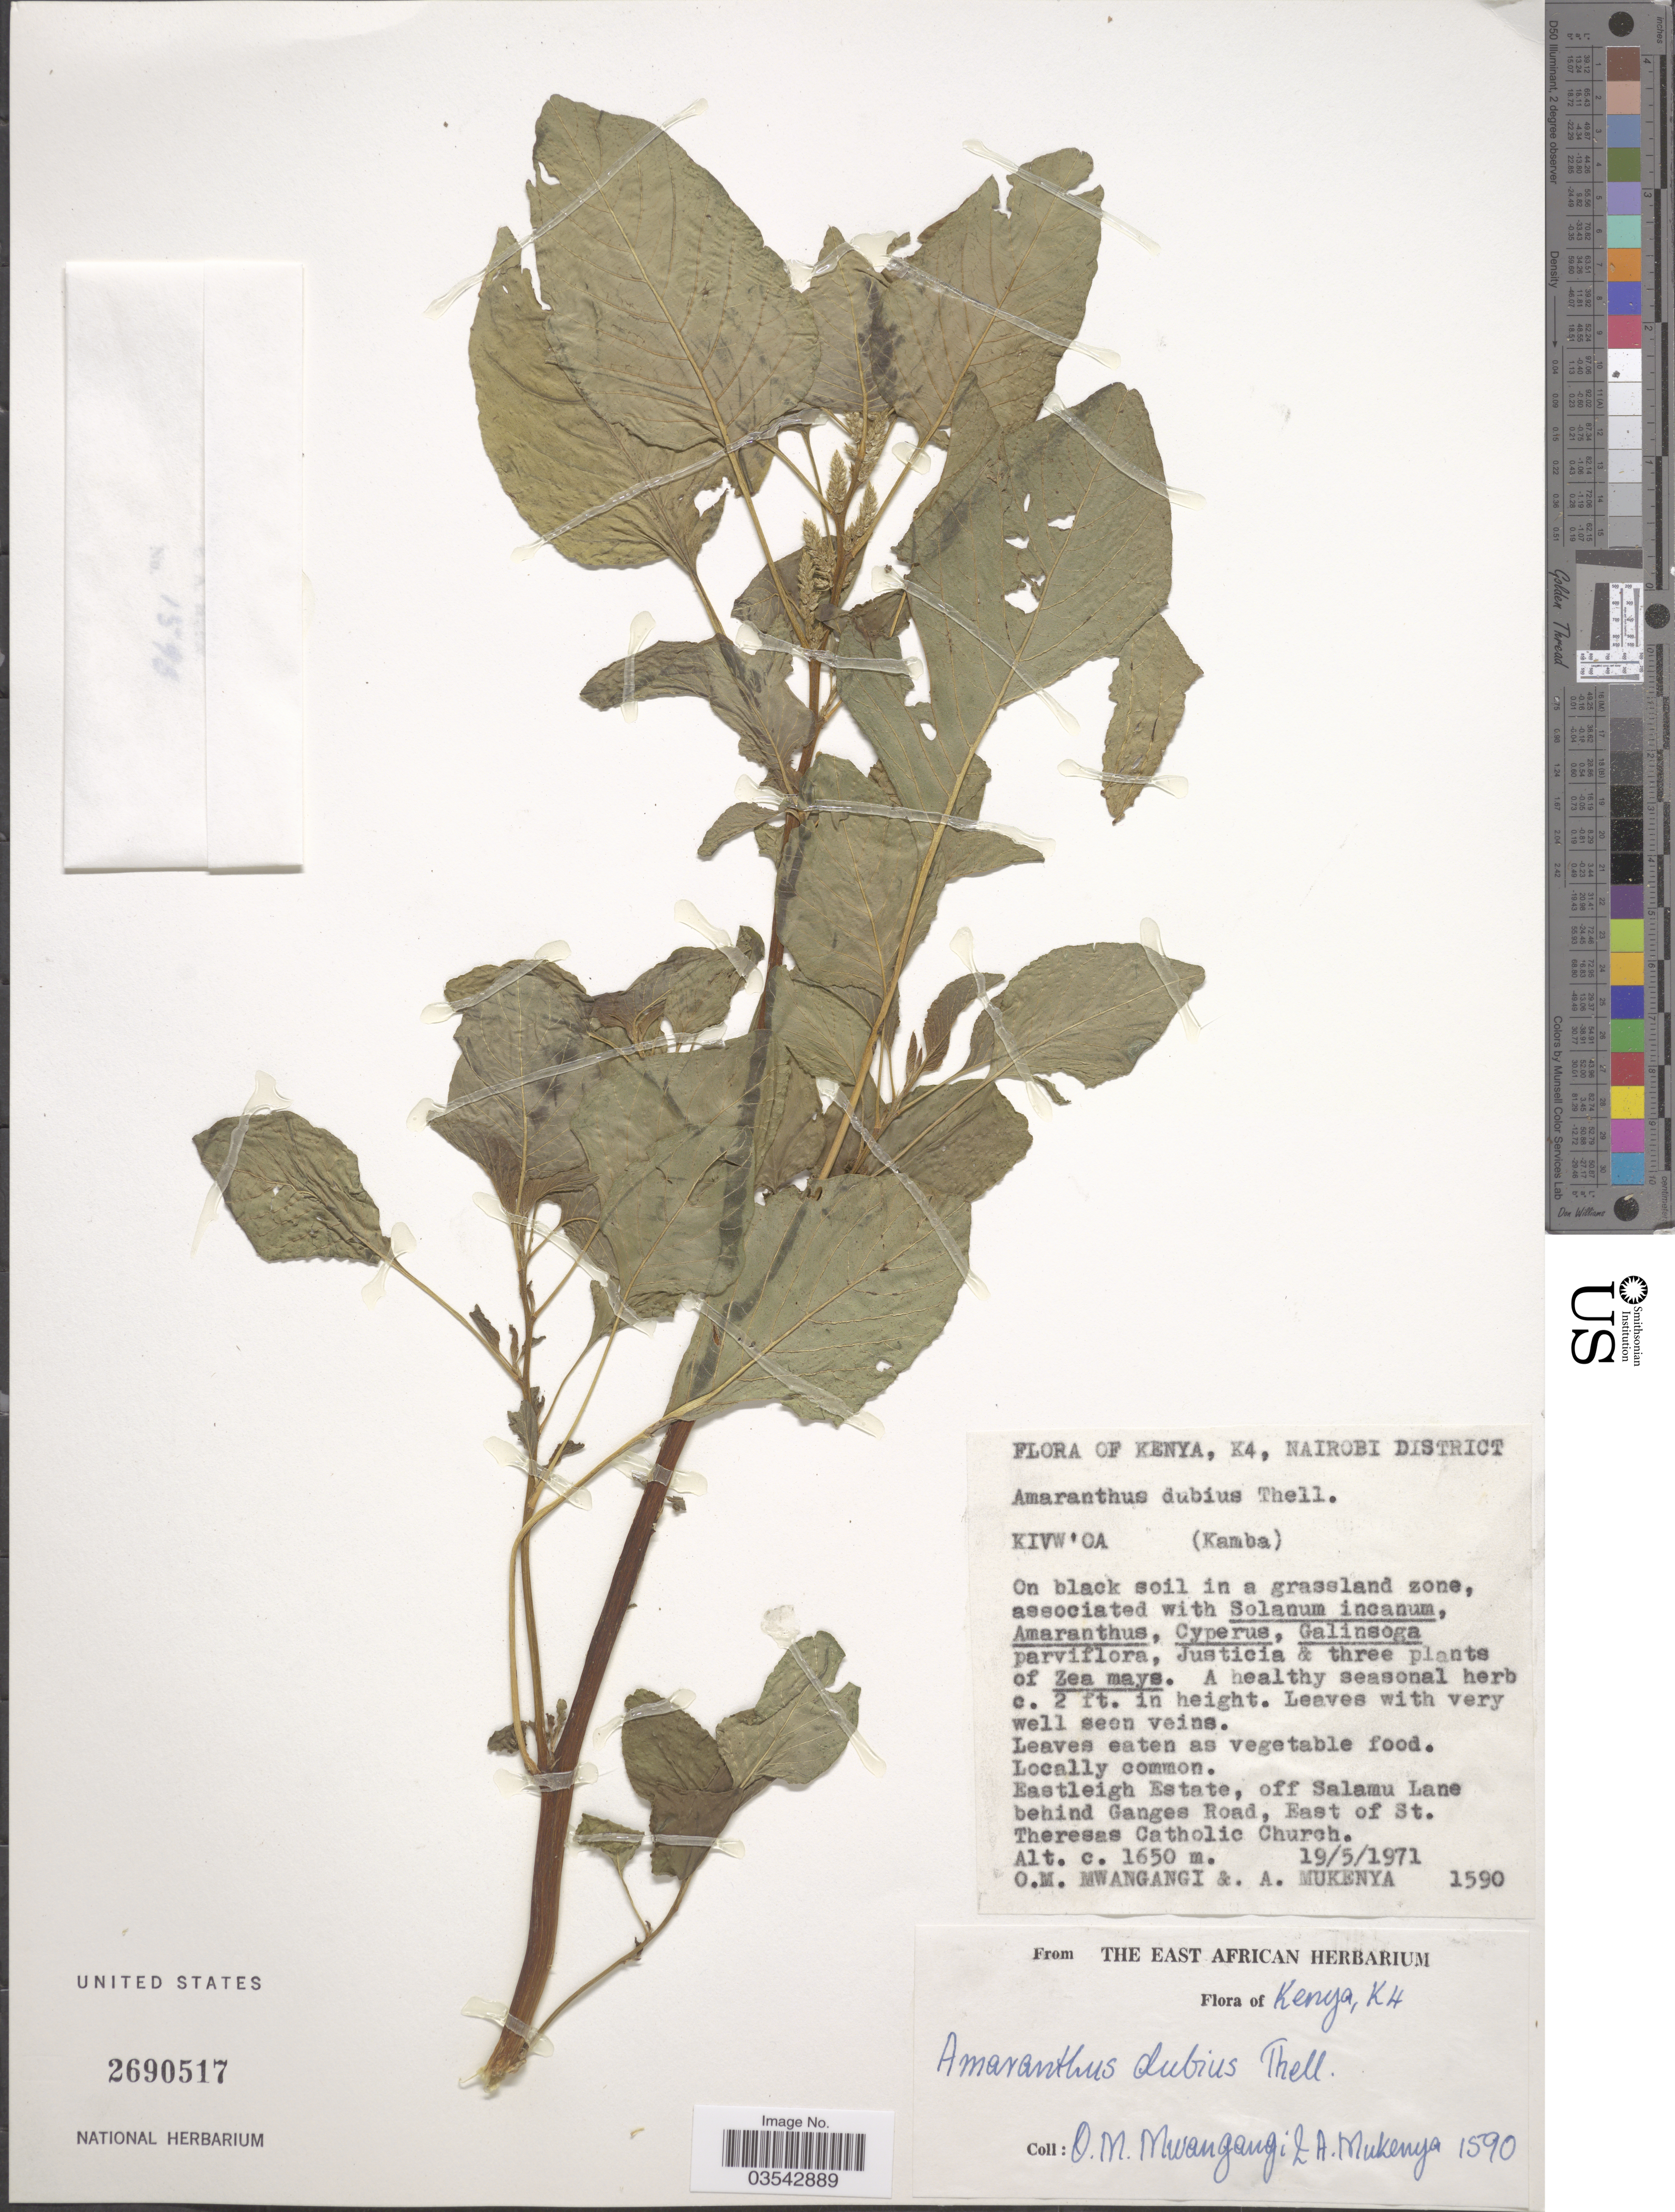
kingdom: Plantae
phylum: Tracheophyta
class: Magnoliopsida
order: Caryophyllales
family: Amaranthaceae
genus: Amaranthus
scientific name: Amaranthus dubius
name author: Mart. ex Thell.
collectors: O. M. Mwangangi & A. Mukenya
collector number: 1590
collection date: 1971-05-19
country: Kenya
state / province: Nairobi Area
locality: K4, Nairobi District. Eastleigh Estate, off Salamu Lane behind Ganges Road, East of St. Theresas Catholic Church.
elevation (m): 1650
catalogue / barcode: US 2690517